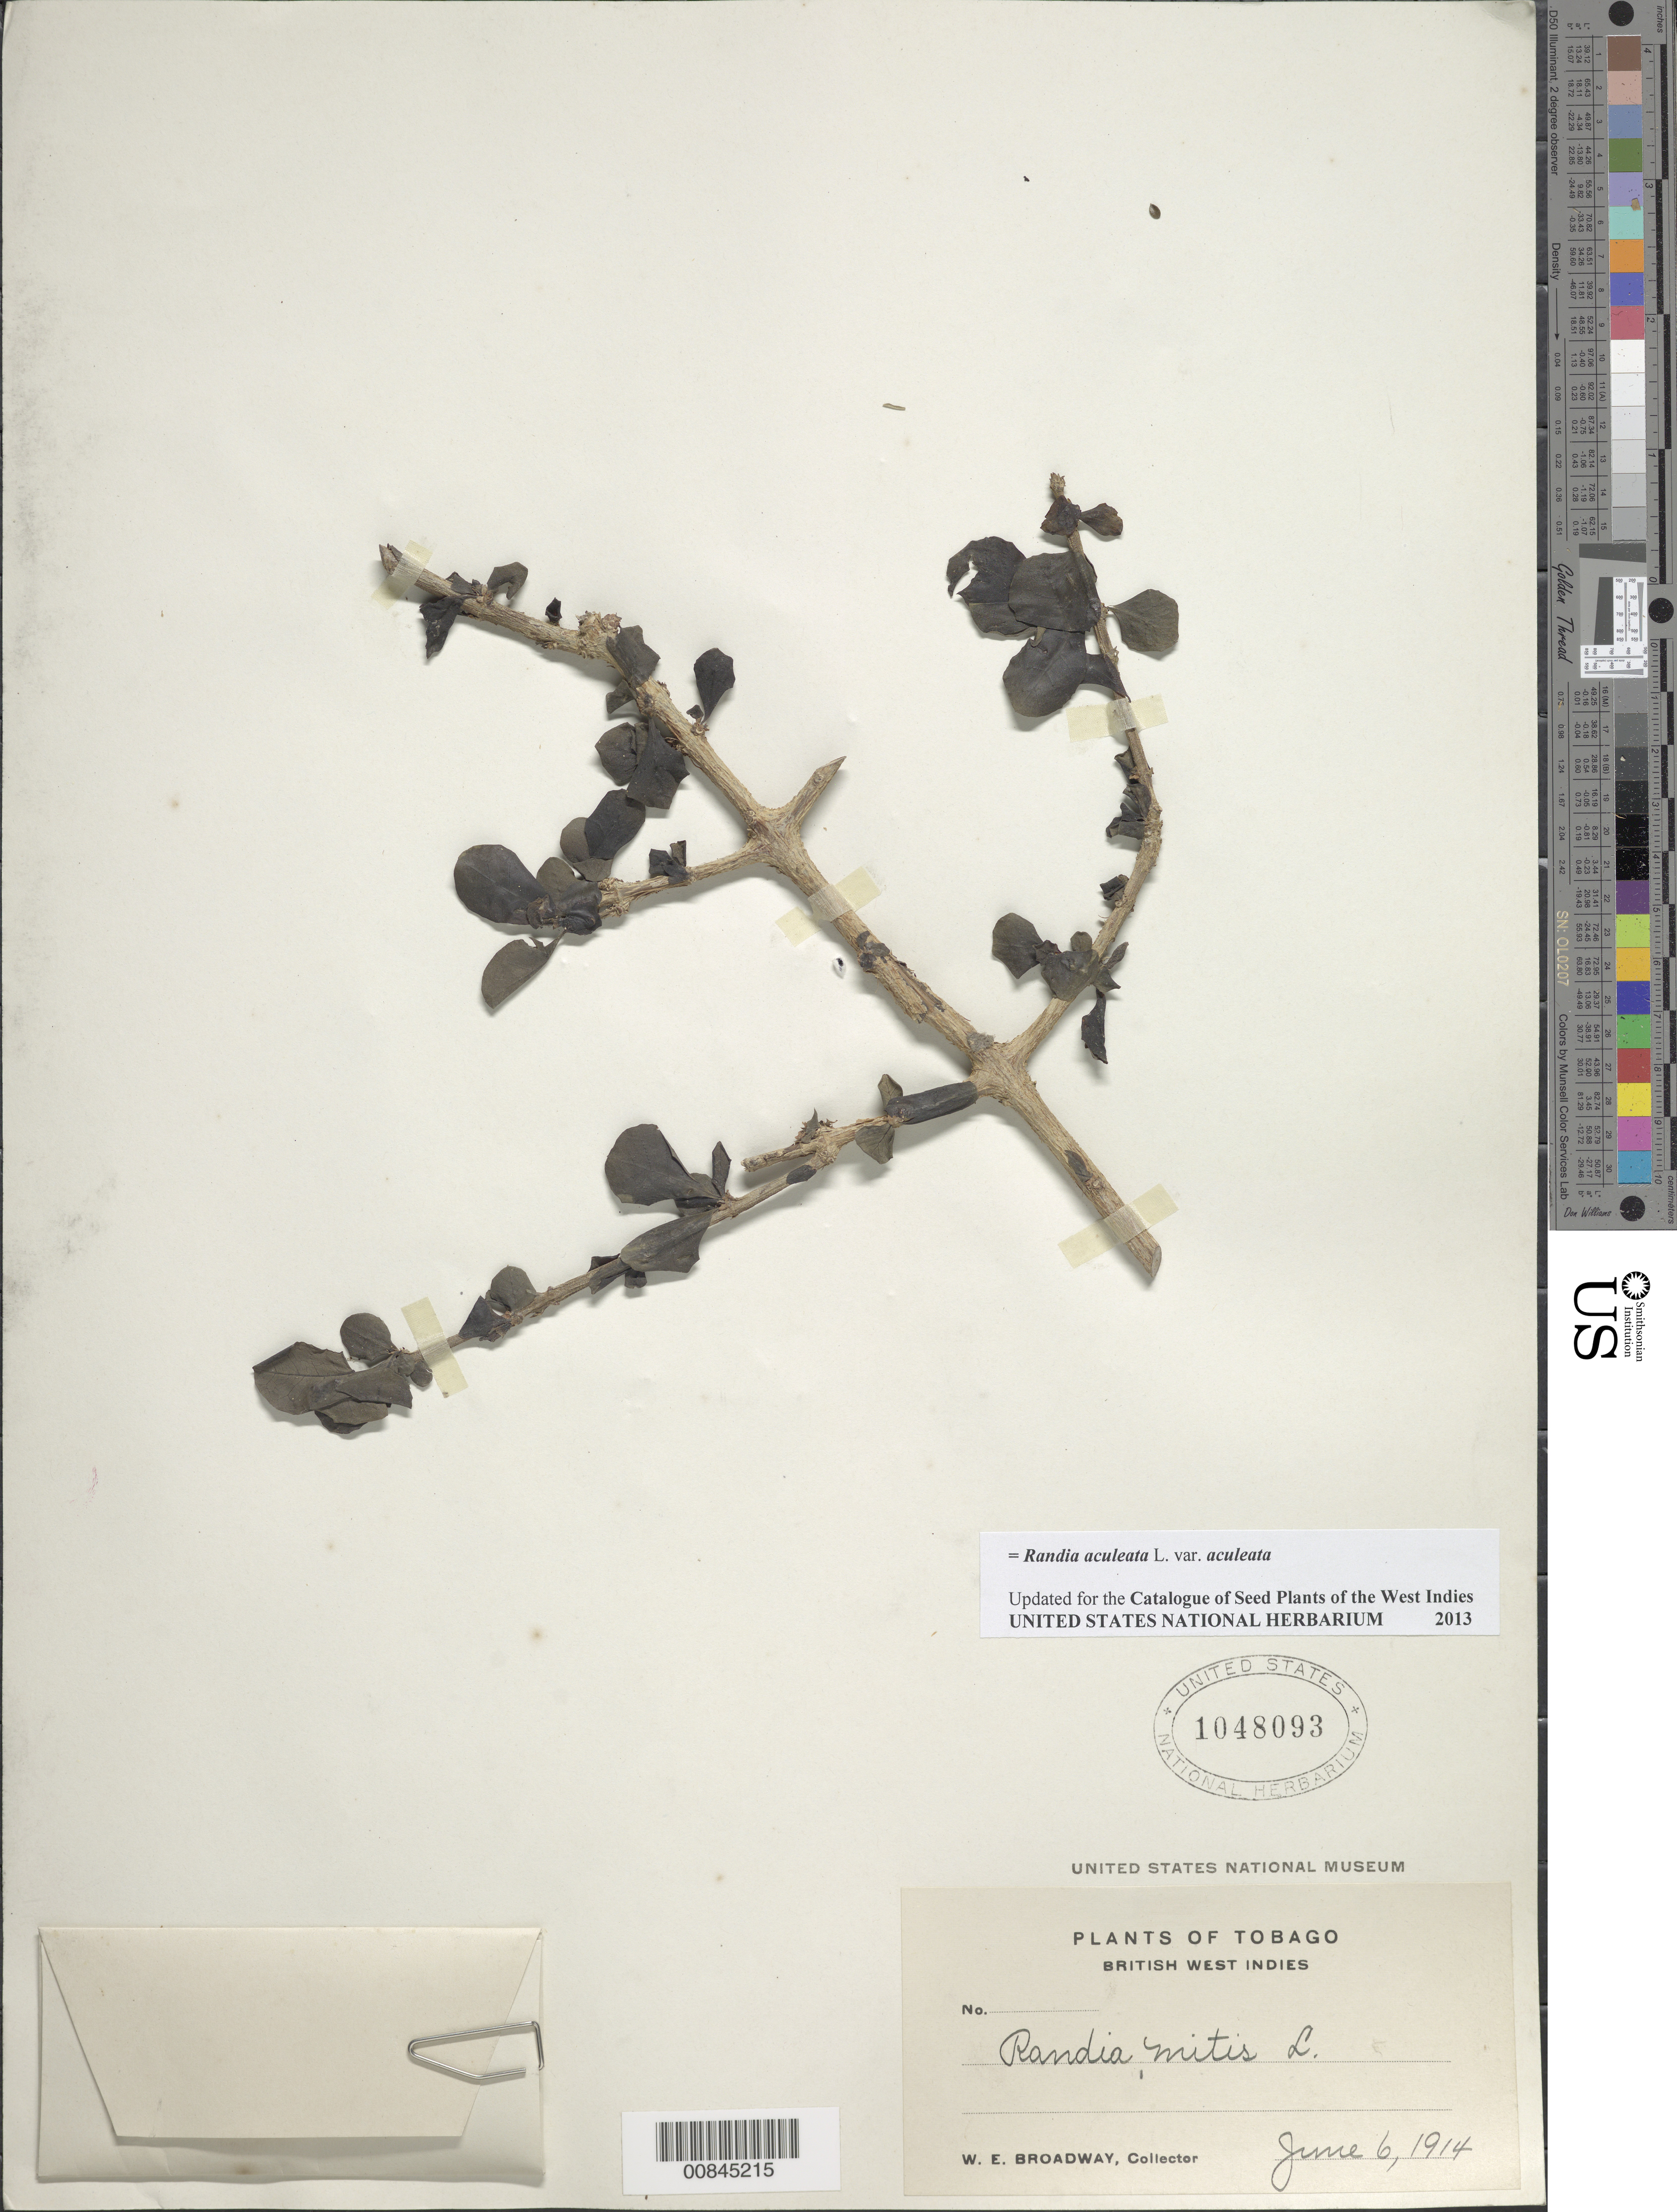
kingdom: Plantae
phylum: Tracheophyta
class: Magnoliopsida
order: Gentianales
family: Rubiaceae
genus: Randia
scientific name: Randia aculeata var. aculeata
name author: L.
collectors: W. E. Broadway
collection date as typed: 06 Jun 1914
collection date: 1914-06-06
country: Trinidad and Tobago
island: Tobago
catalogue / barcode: US 1048093